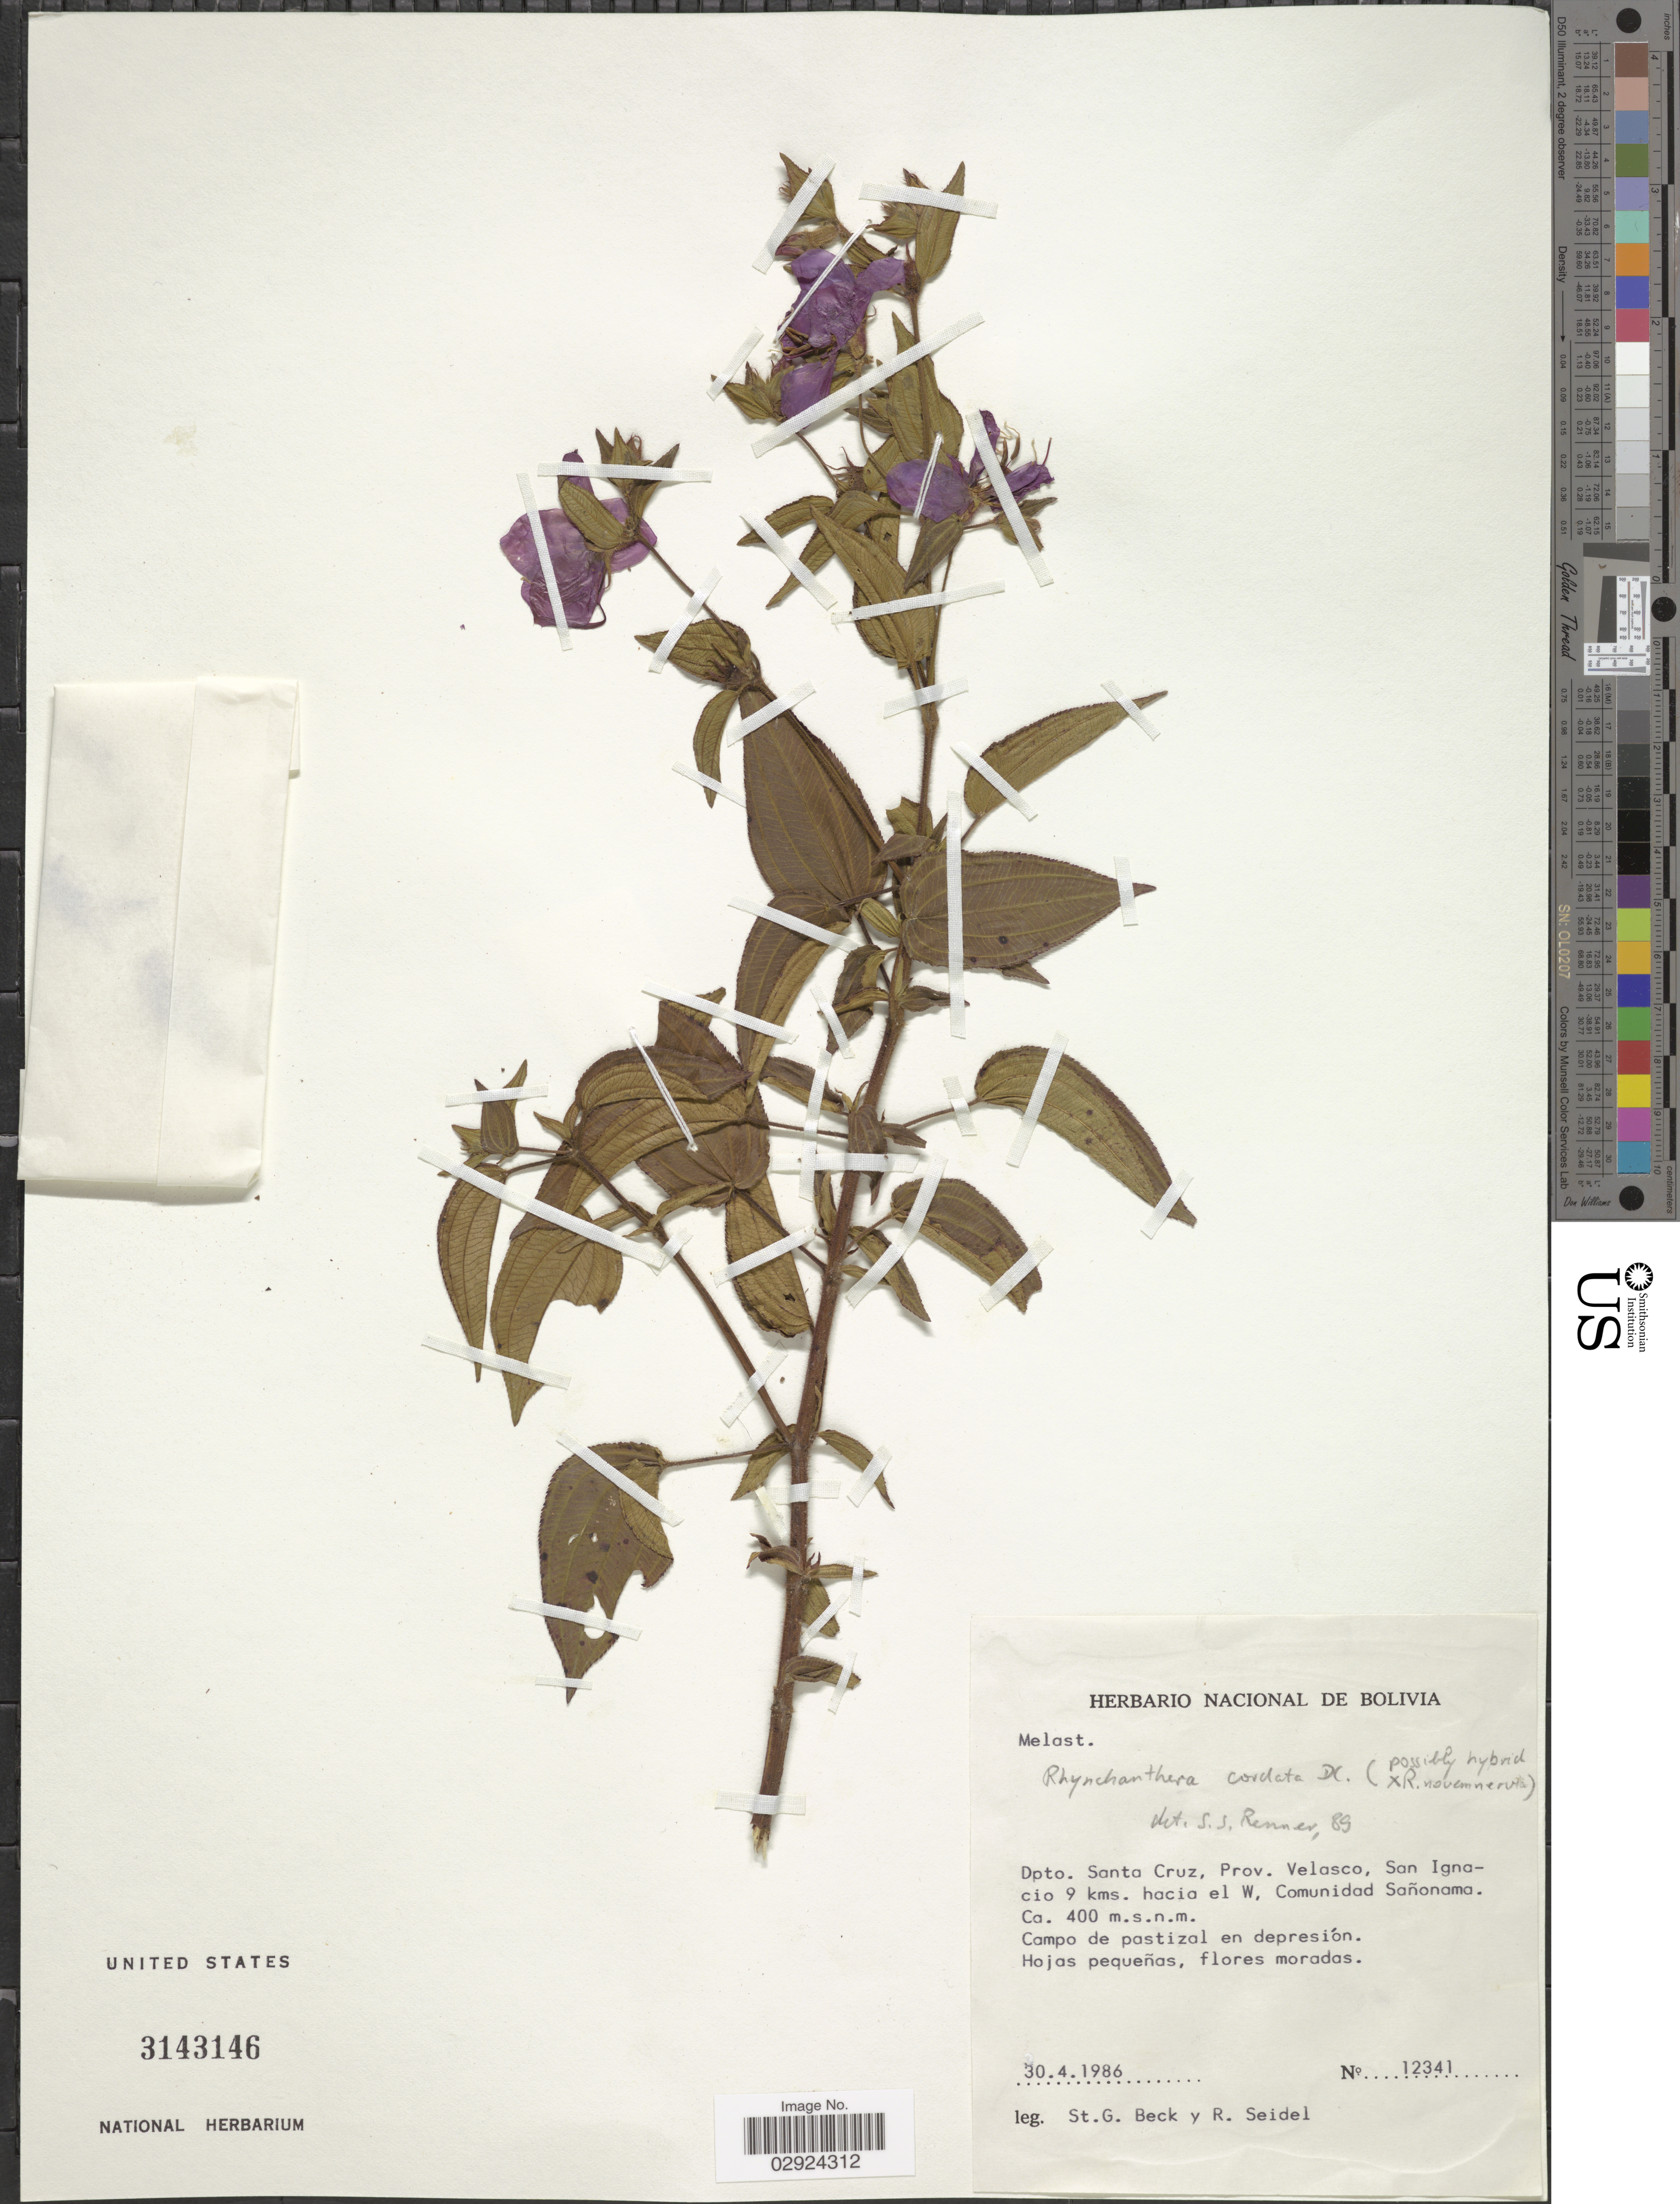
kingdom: Plantae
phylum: Tracheophyta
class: Magnoliopsida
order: Myrtales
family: Melastomataceae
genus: Rhynchanthera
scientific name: Rhynchanthera cordata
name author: DC.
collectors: S. G. Beck & R. Seidel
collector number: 12341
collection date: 1986-04-30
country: Bolivia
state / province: Santa Cruz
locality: Dpto. Santa Cruz, Prov. Velasco, San Ignacio 9 kms. hacia el W. Comunidad Sañonama.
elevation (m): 400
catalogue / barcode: US 3143146